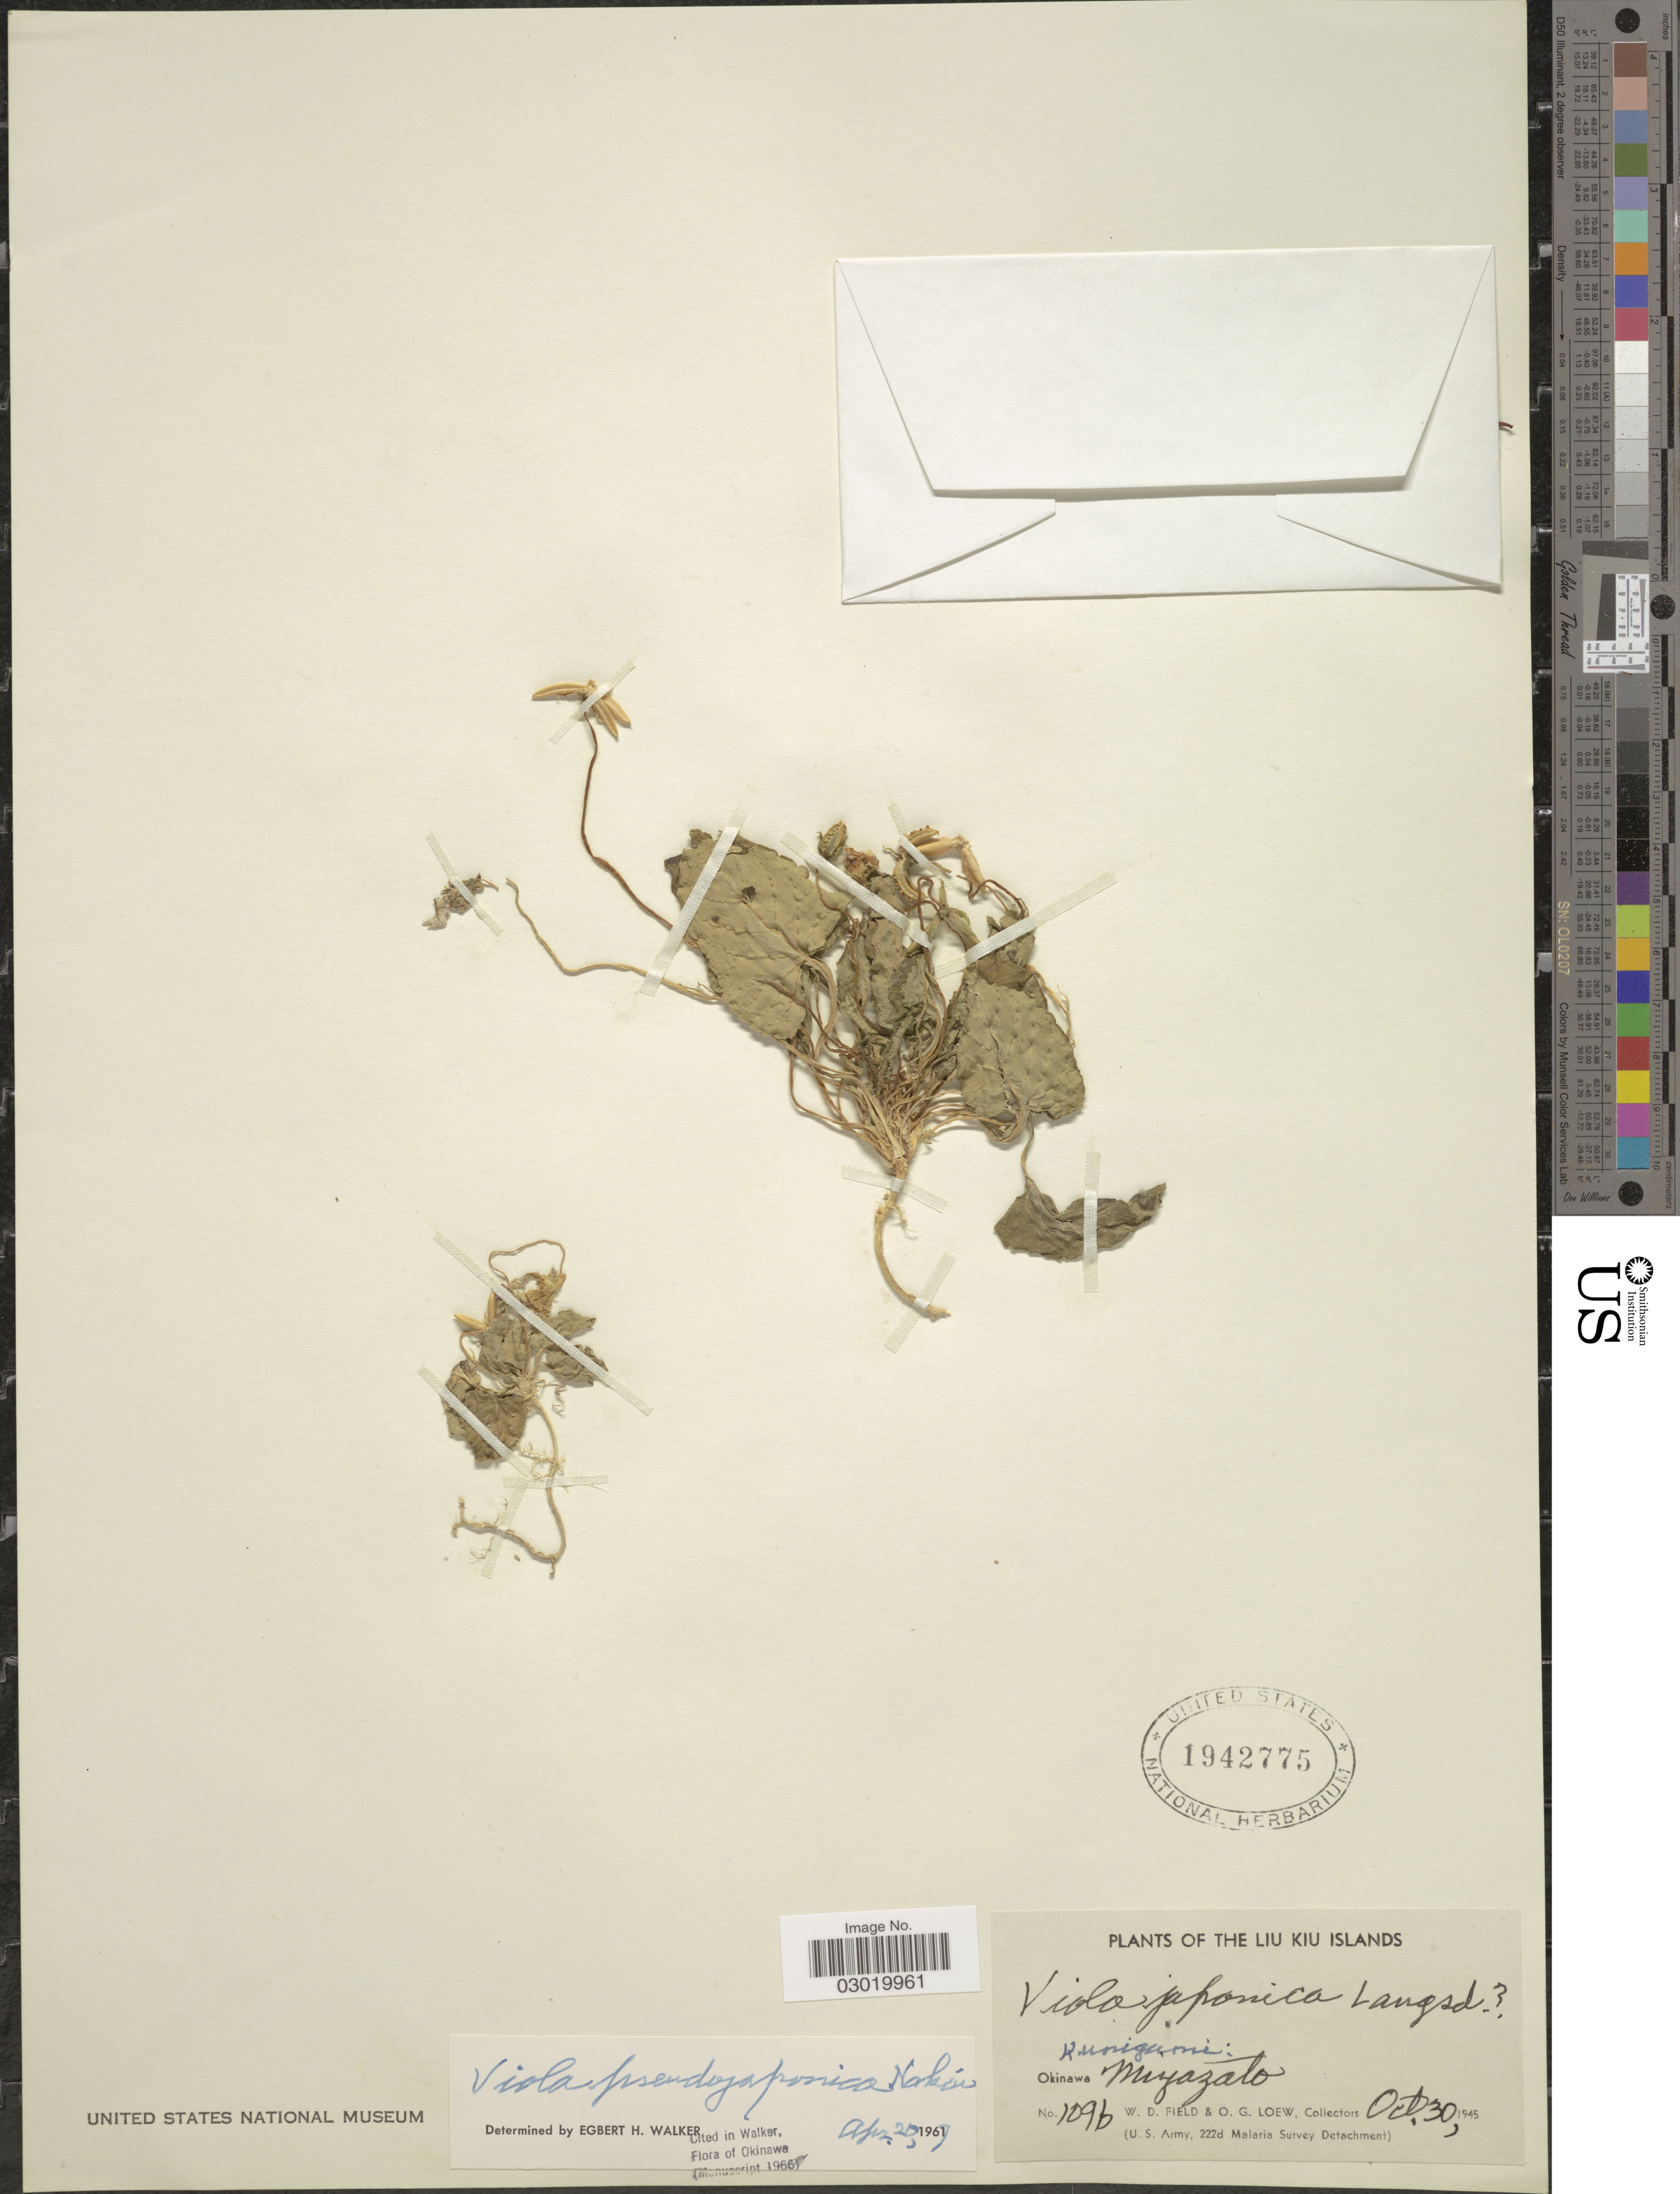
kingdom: Plantae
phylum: Tracheophyta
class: Magnoliopsida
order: Malpighiales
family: Violaceae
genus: Viola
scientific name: Viola pseudojaponica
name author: Nakai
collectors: W. D. Field & O. G. Loew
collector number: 1096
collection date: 1945-10-30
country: Japan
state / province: Okinawa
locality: Liu Kiu Islands. Kunigami. Okinawa. Miyazato.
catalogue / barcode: US 1942775